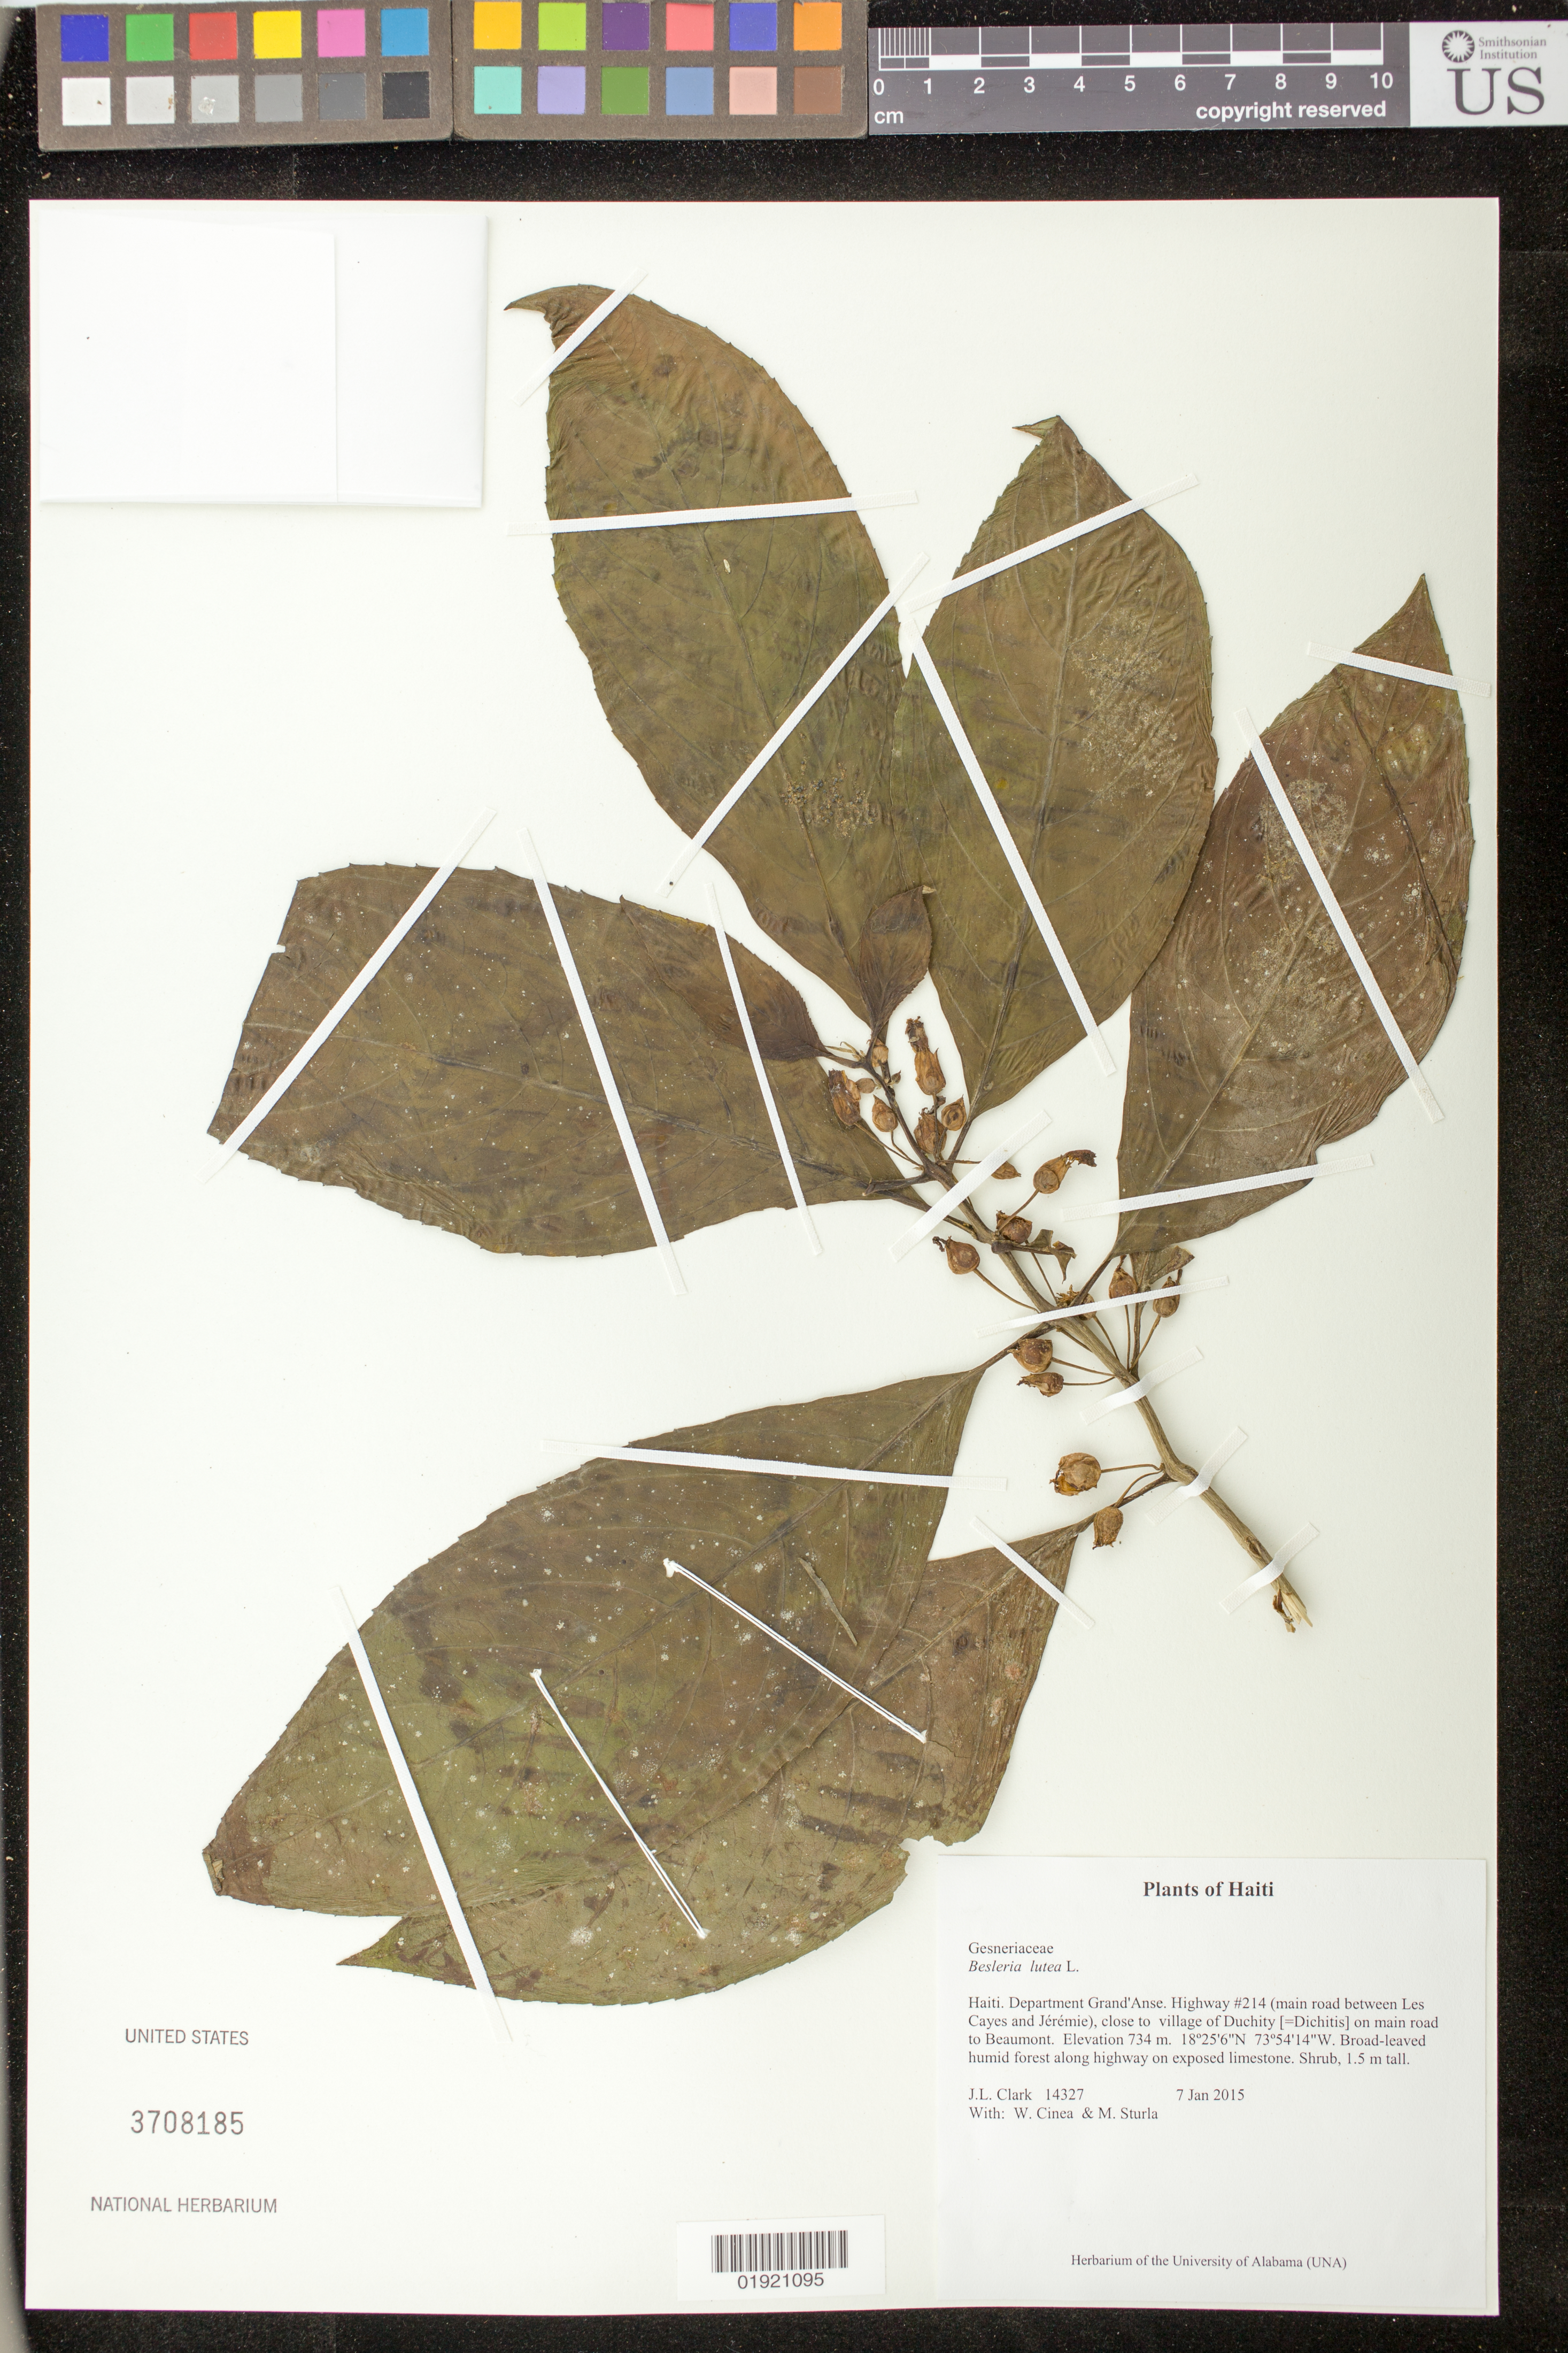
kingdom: Plantae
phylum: Tracheophyta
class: Magnoliopsida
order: Lamiales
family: Gesneriaceae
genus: Besleria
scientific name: Besleria lutea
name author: L.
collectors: J. L. Clark, W. Cinea & M. Sturla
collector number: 14327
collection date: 2015-01-07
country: Haiti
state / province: Grand'Anse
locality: Highway #214 (main road between Les Cayes and Jeremie), close to village of Duchity [=Dichitis] on main road to Beaumont.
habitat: Broad-leaved humid forest along highway on exposed limestone.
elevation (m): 734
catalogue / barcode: US 3708185